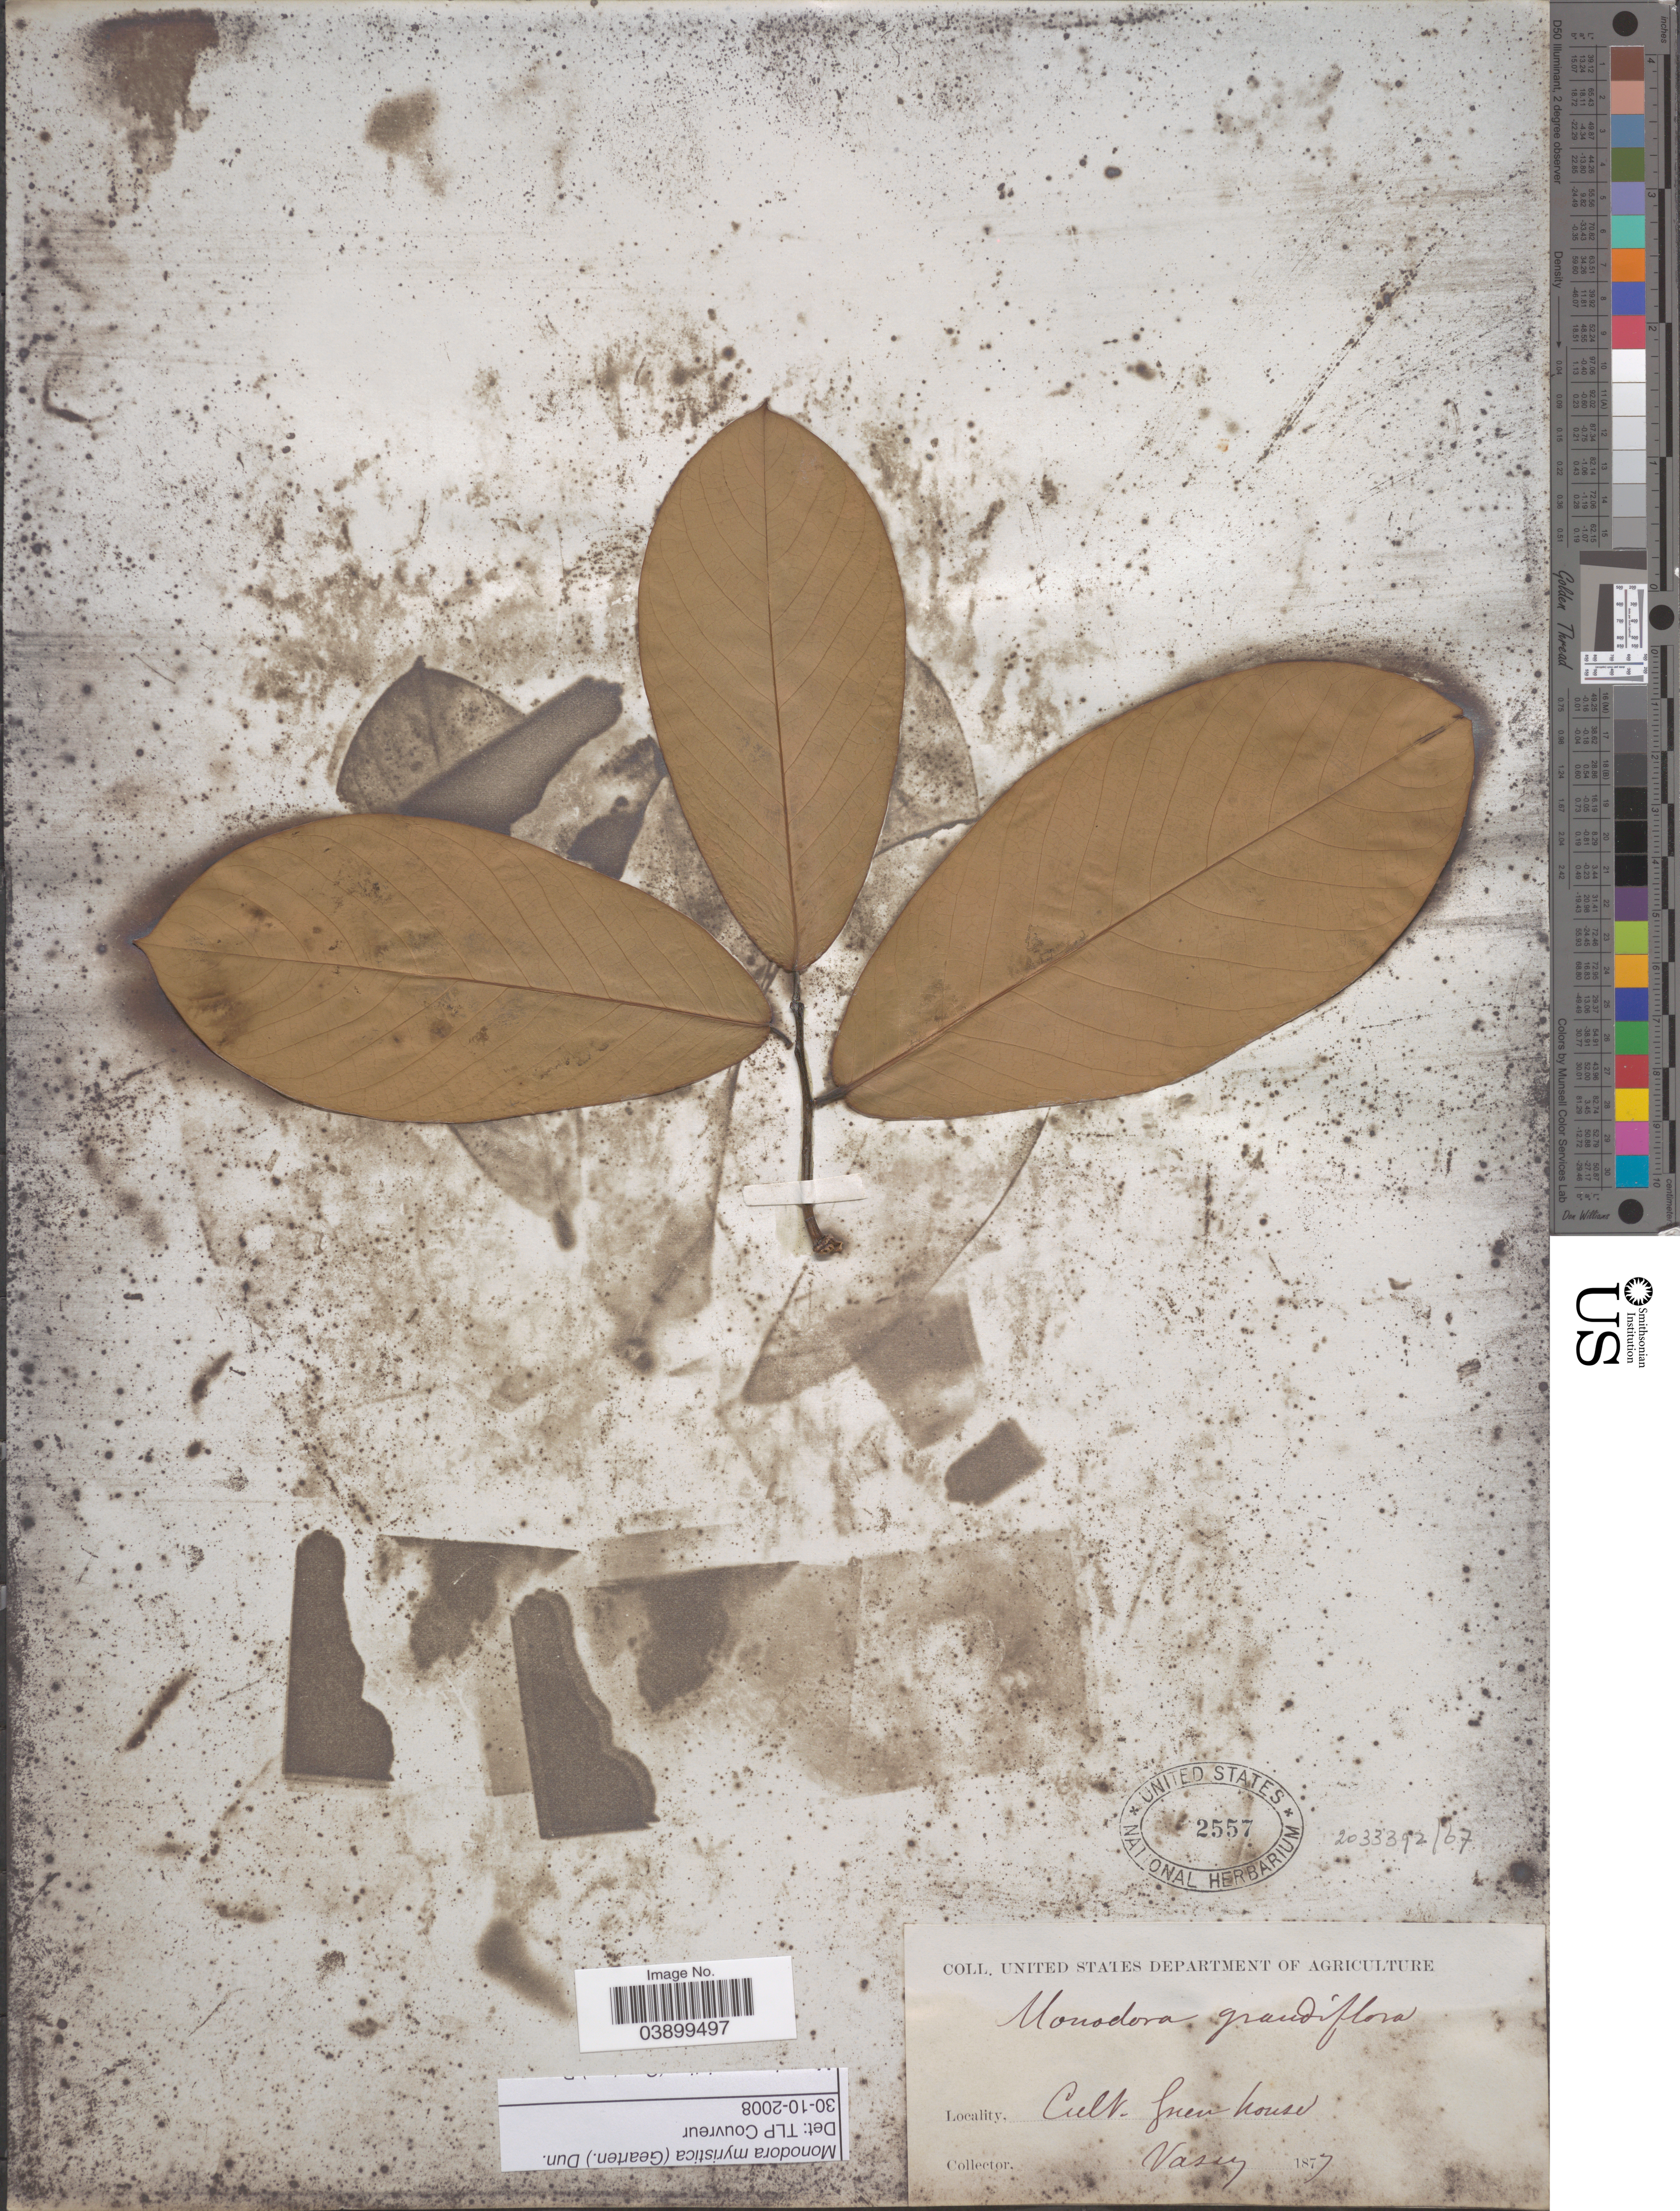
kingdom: Plantae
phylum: Tracheophyta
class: Magnoliopsida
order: Magnoliales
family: Annonaceae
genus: Monodora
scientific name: Monodora myristica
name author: (Gaertn.) Dunal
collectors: Vasey, --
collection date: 1877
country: United States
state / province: District of Columbia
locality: Cult. green house.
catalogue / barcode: US 2557